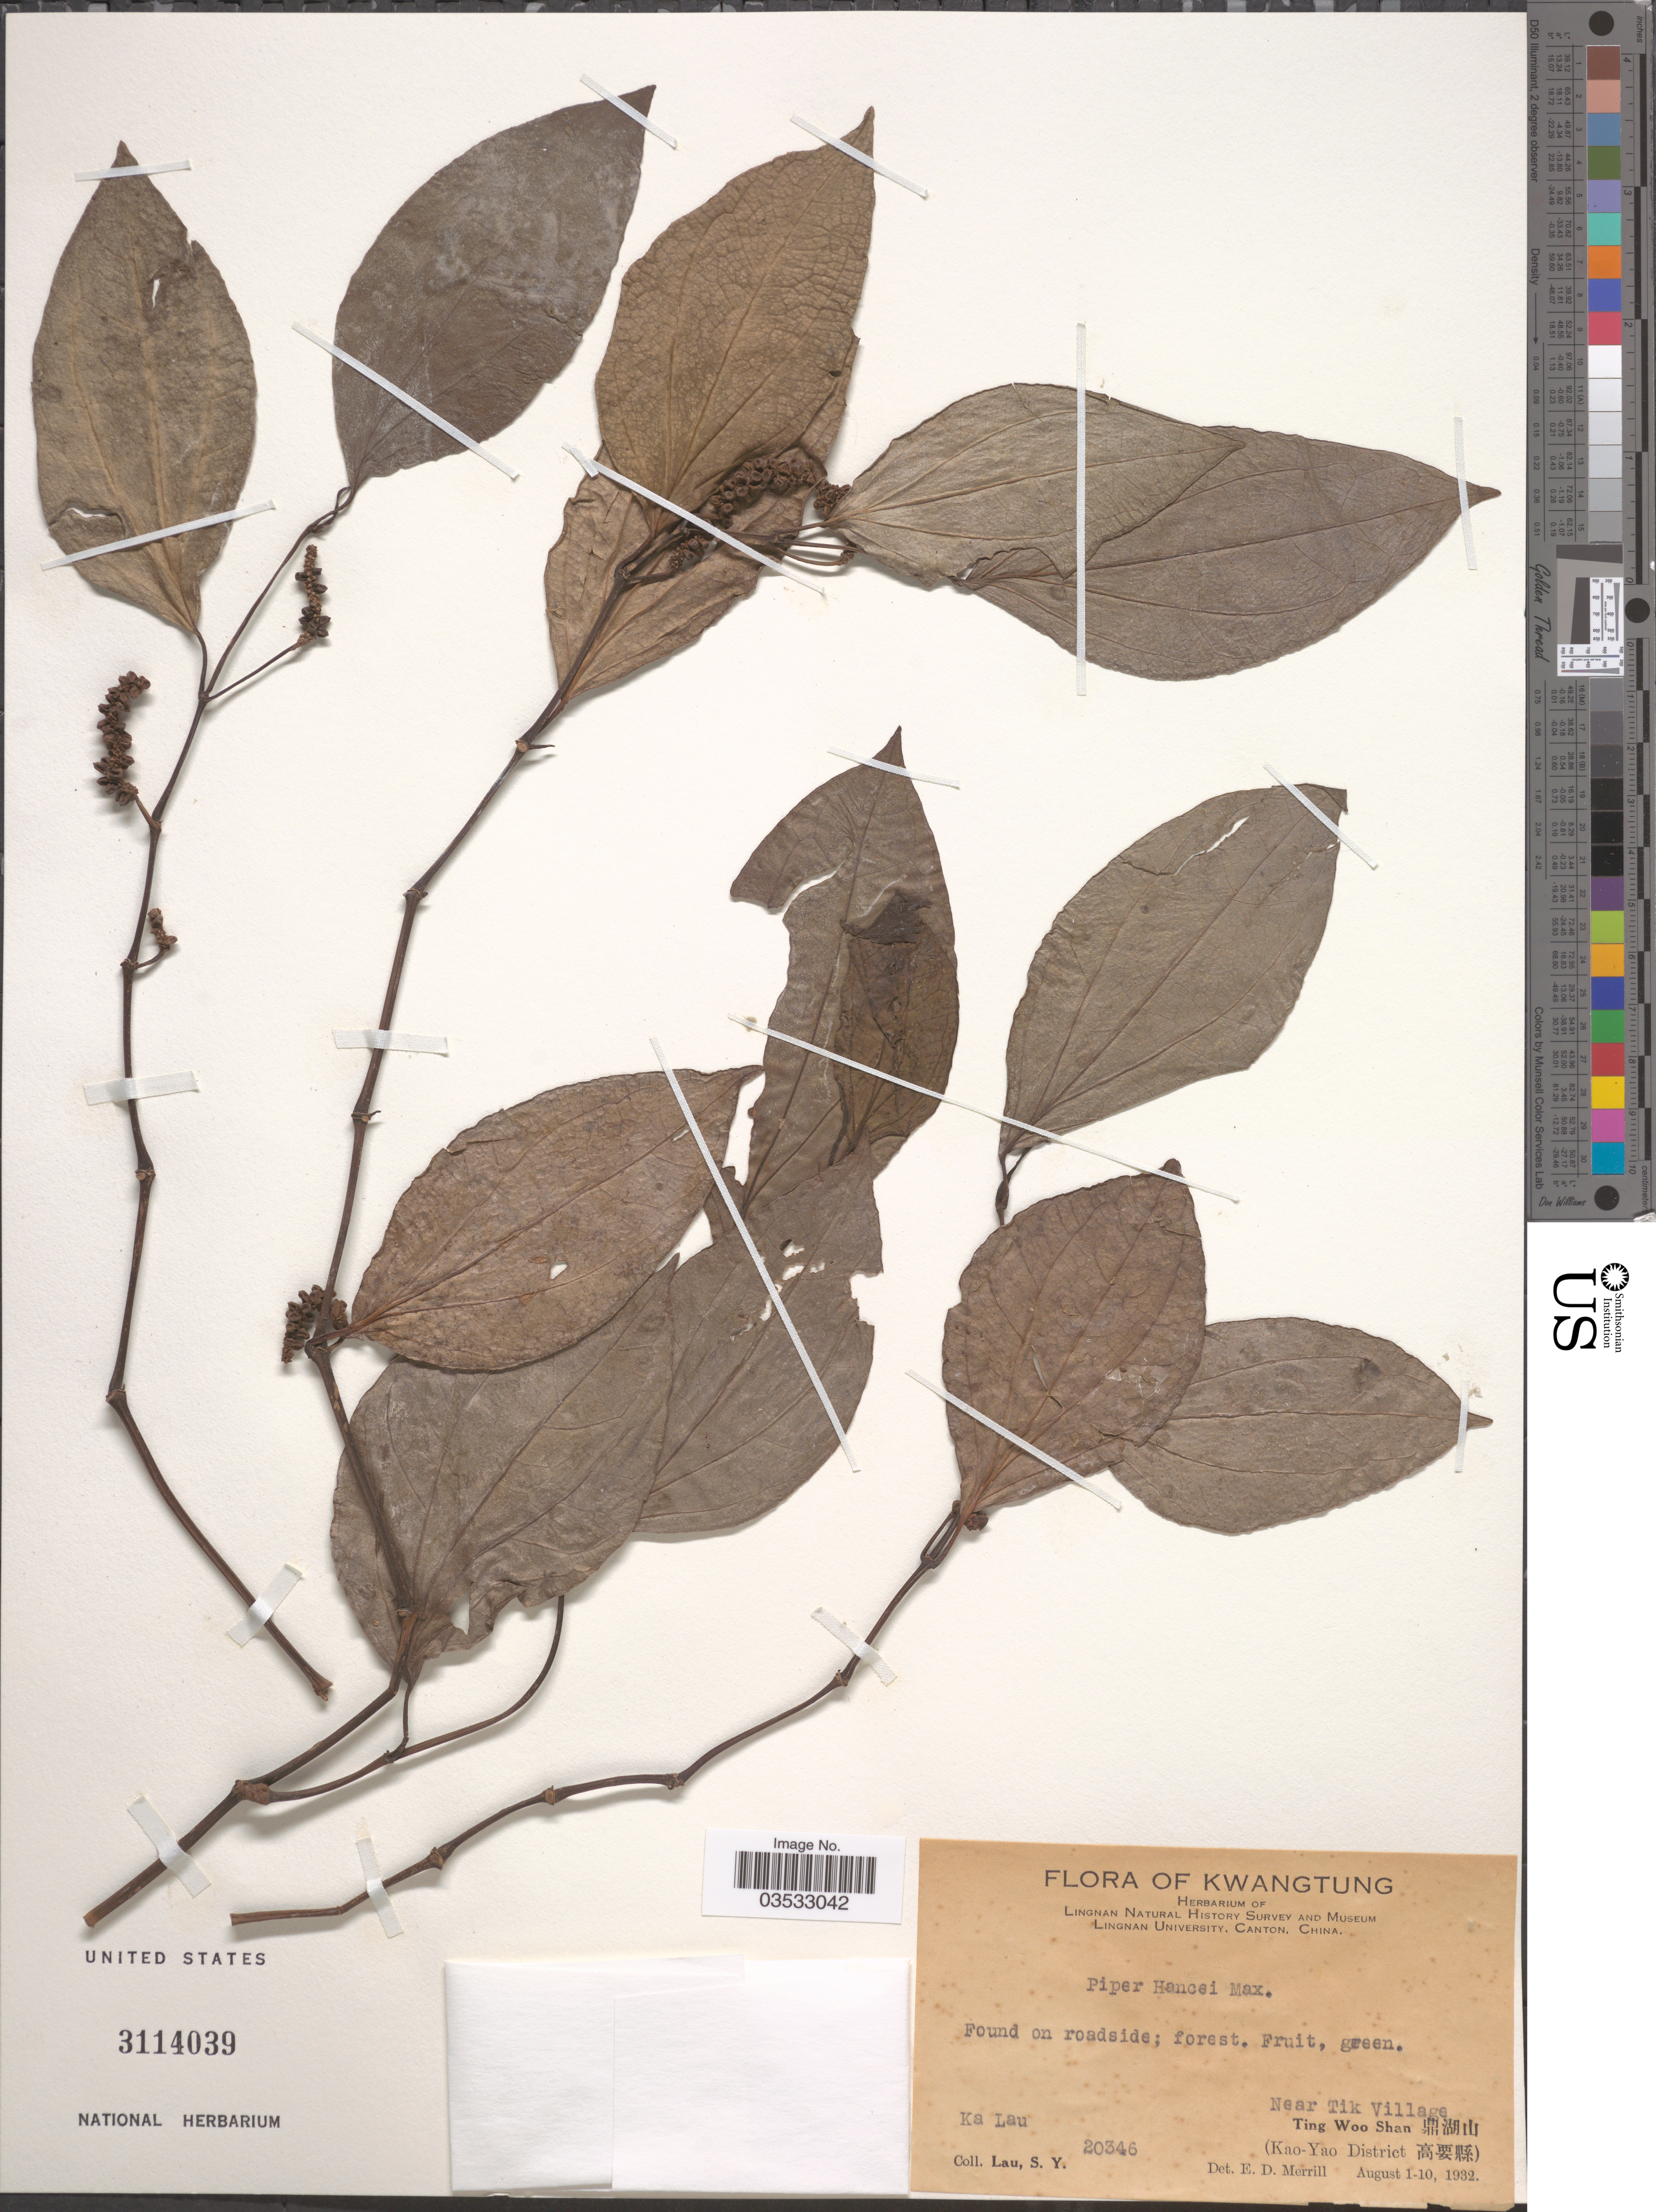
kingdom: Plantae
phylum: Tracheophyta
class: Magnoliopsida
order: Piperales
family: Piperaceae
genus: Piper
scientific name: Piper hancei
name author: Maxim.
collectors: S. Y. Lau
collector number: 20346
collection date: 1932-08-01/1932-08-10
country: China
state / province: Guangdong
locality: Kwangtung. Ka Lau. Near Tik Village. Ting Woo Shan X, (Kao-Yao District X).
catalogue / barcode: US 3114039